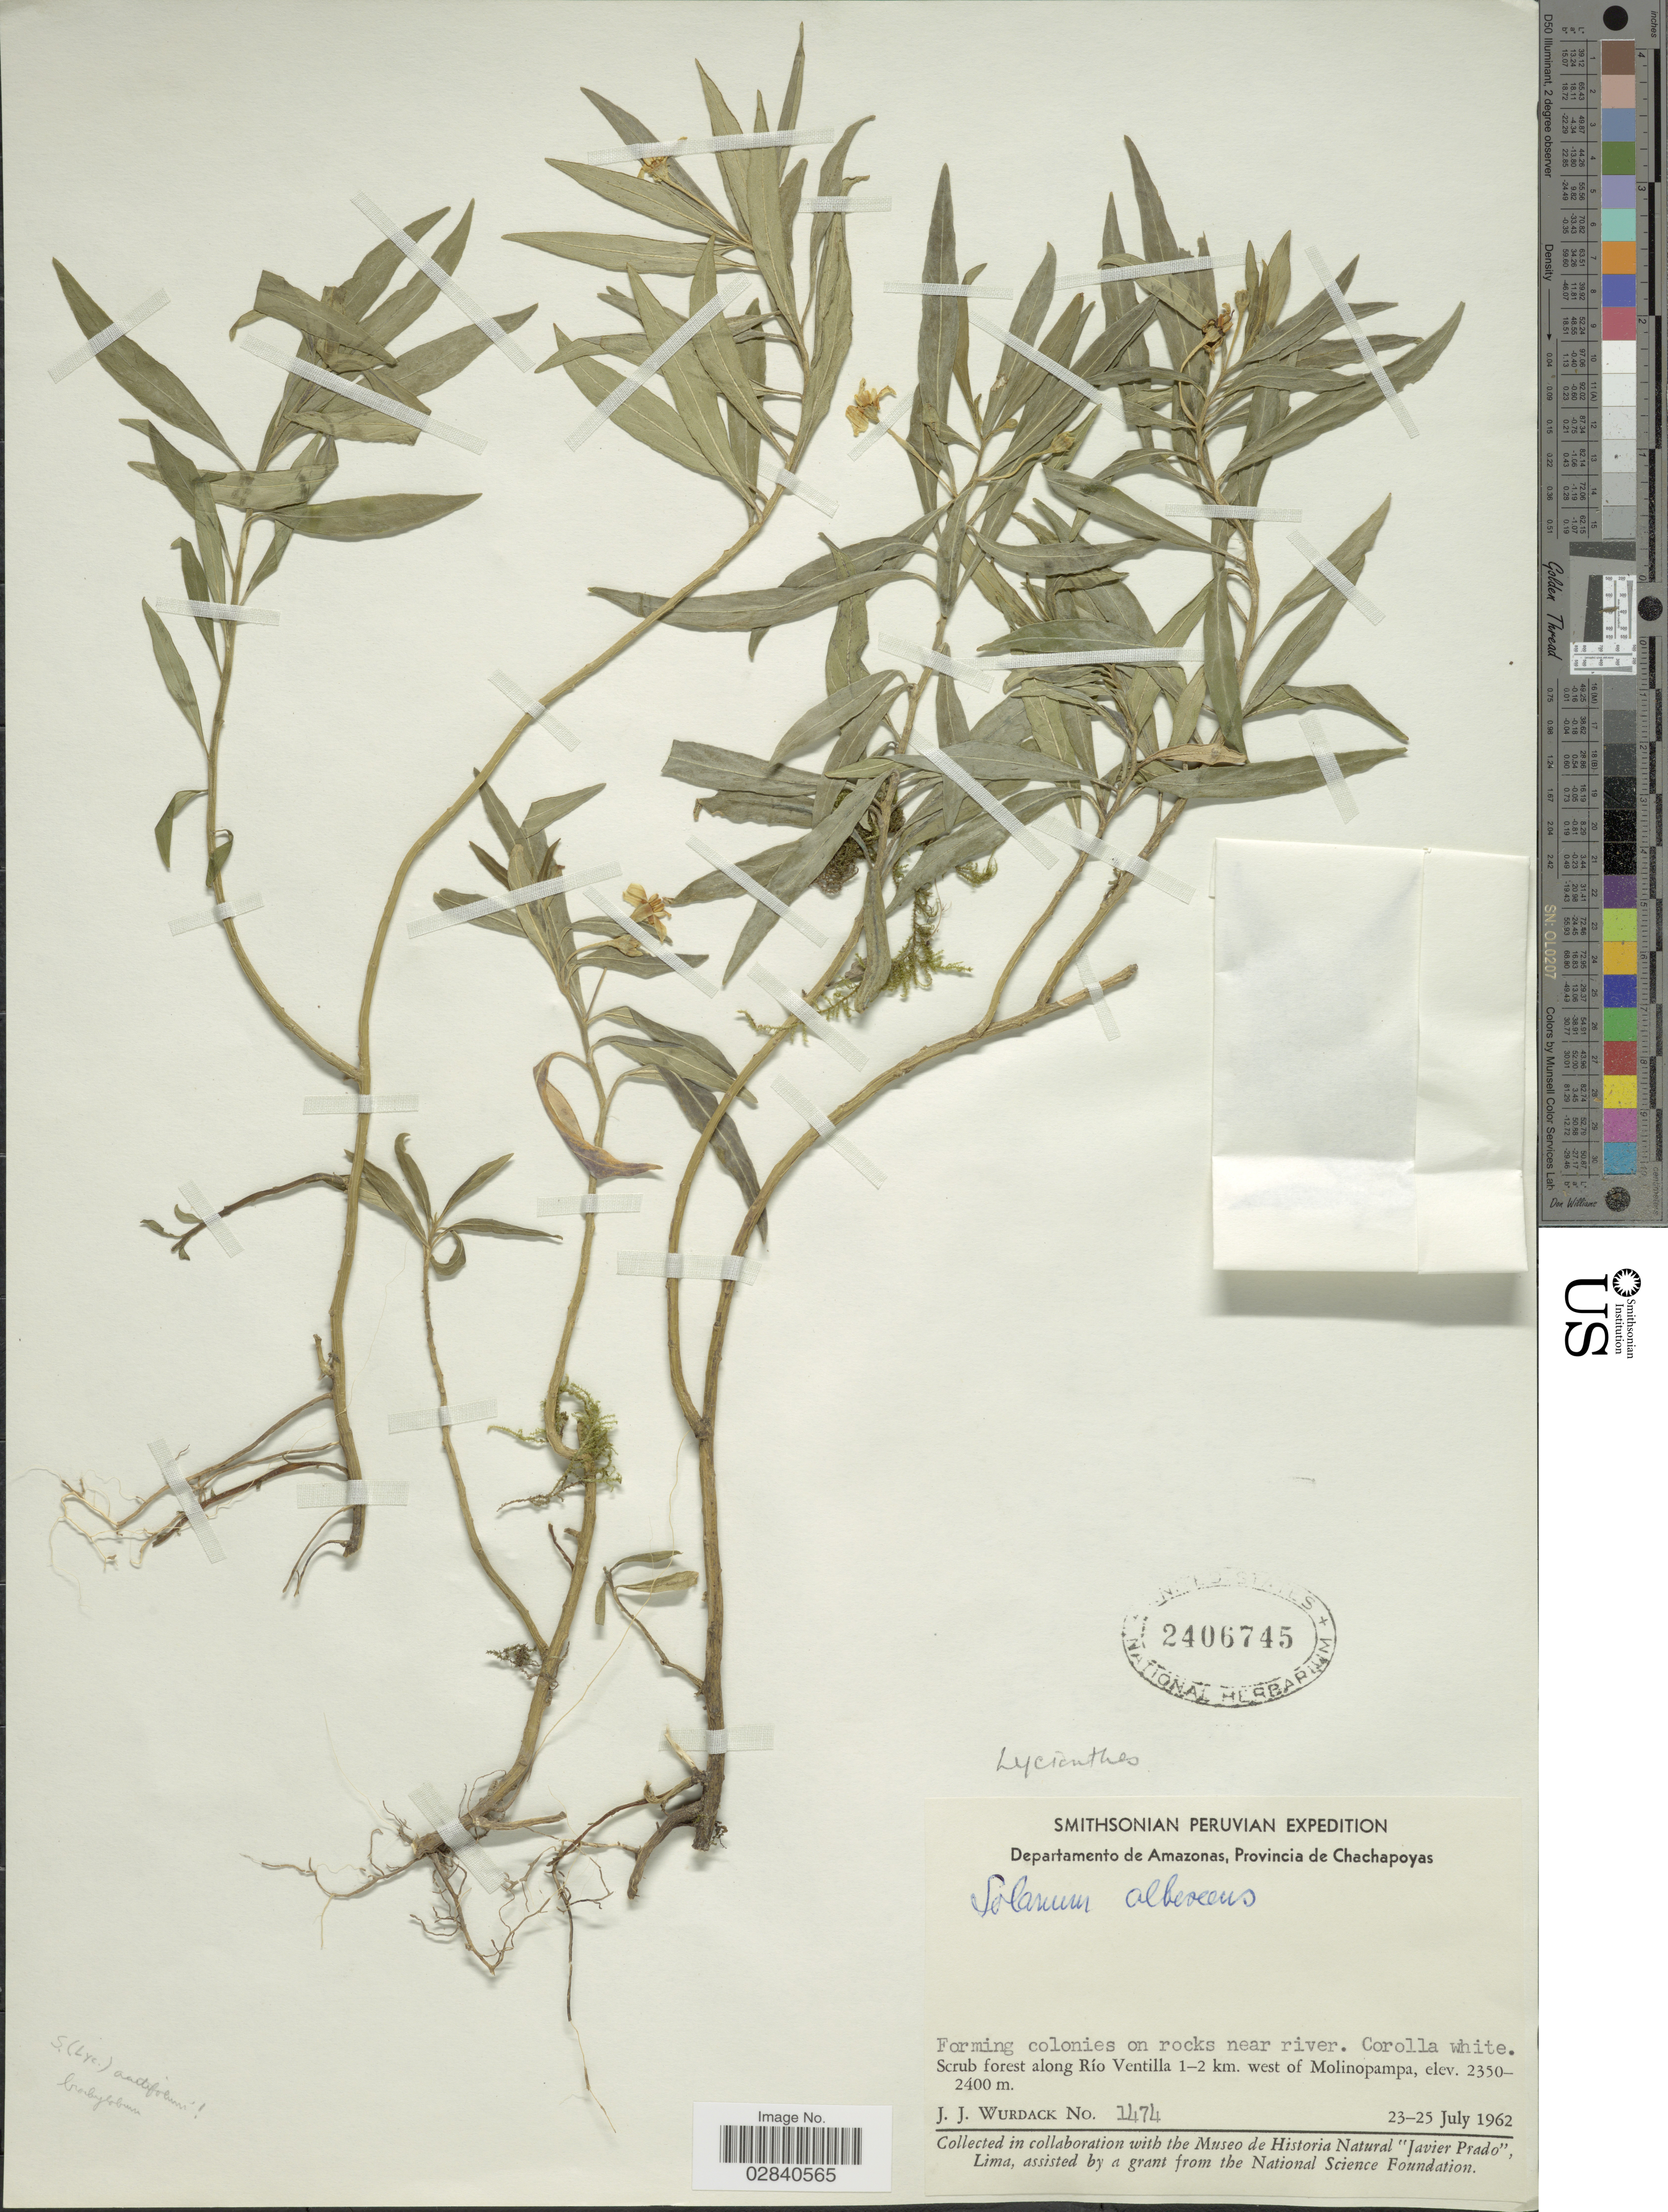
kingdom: Plantae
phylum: Tracheophyta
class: Magnoliopsida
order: Solanales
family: Solanaceae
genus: Lycianthes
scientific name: Lycianthes sp.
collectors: J. J. Wurdack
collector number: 1474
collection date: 1962-07-23/1962-07-25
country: Peru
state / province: Amazonas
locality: Departamento de Amazonas, Provincia de Chachapoyas, Forming colonies on rocks near river, Scrub forest along Río Ventilla 1-2 km. west of Molinopampa.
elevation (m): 2350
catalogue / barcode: US 2406745